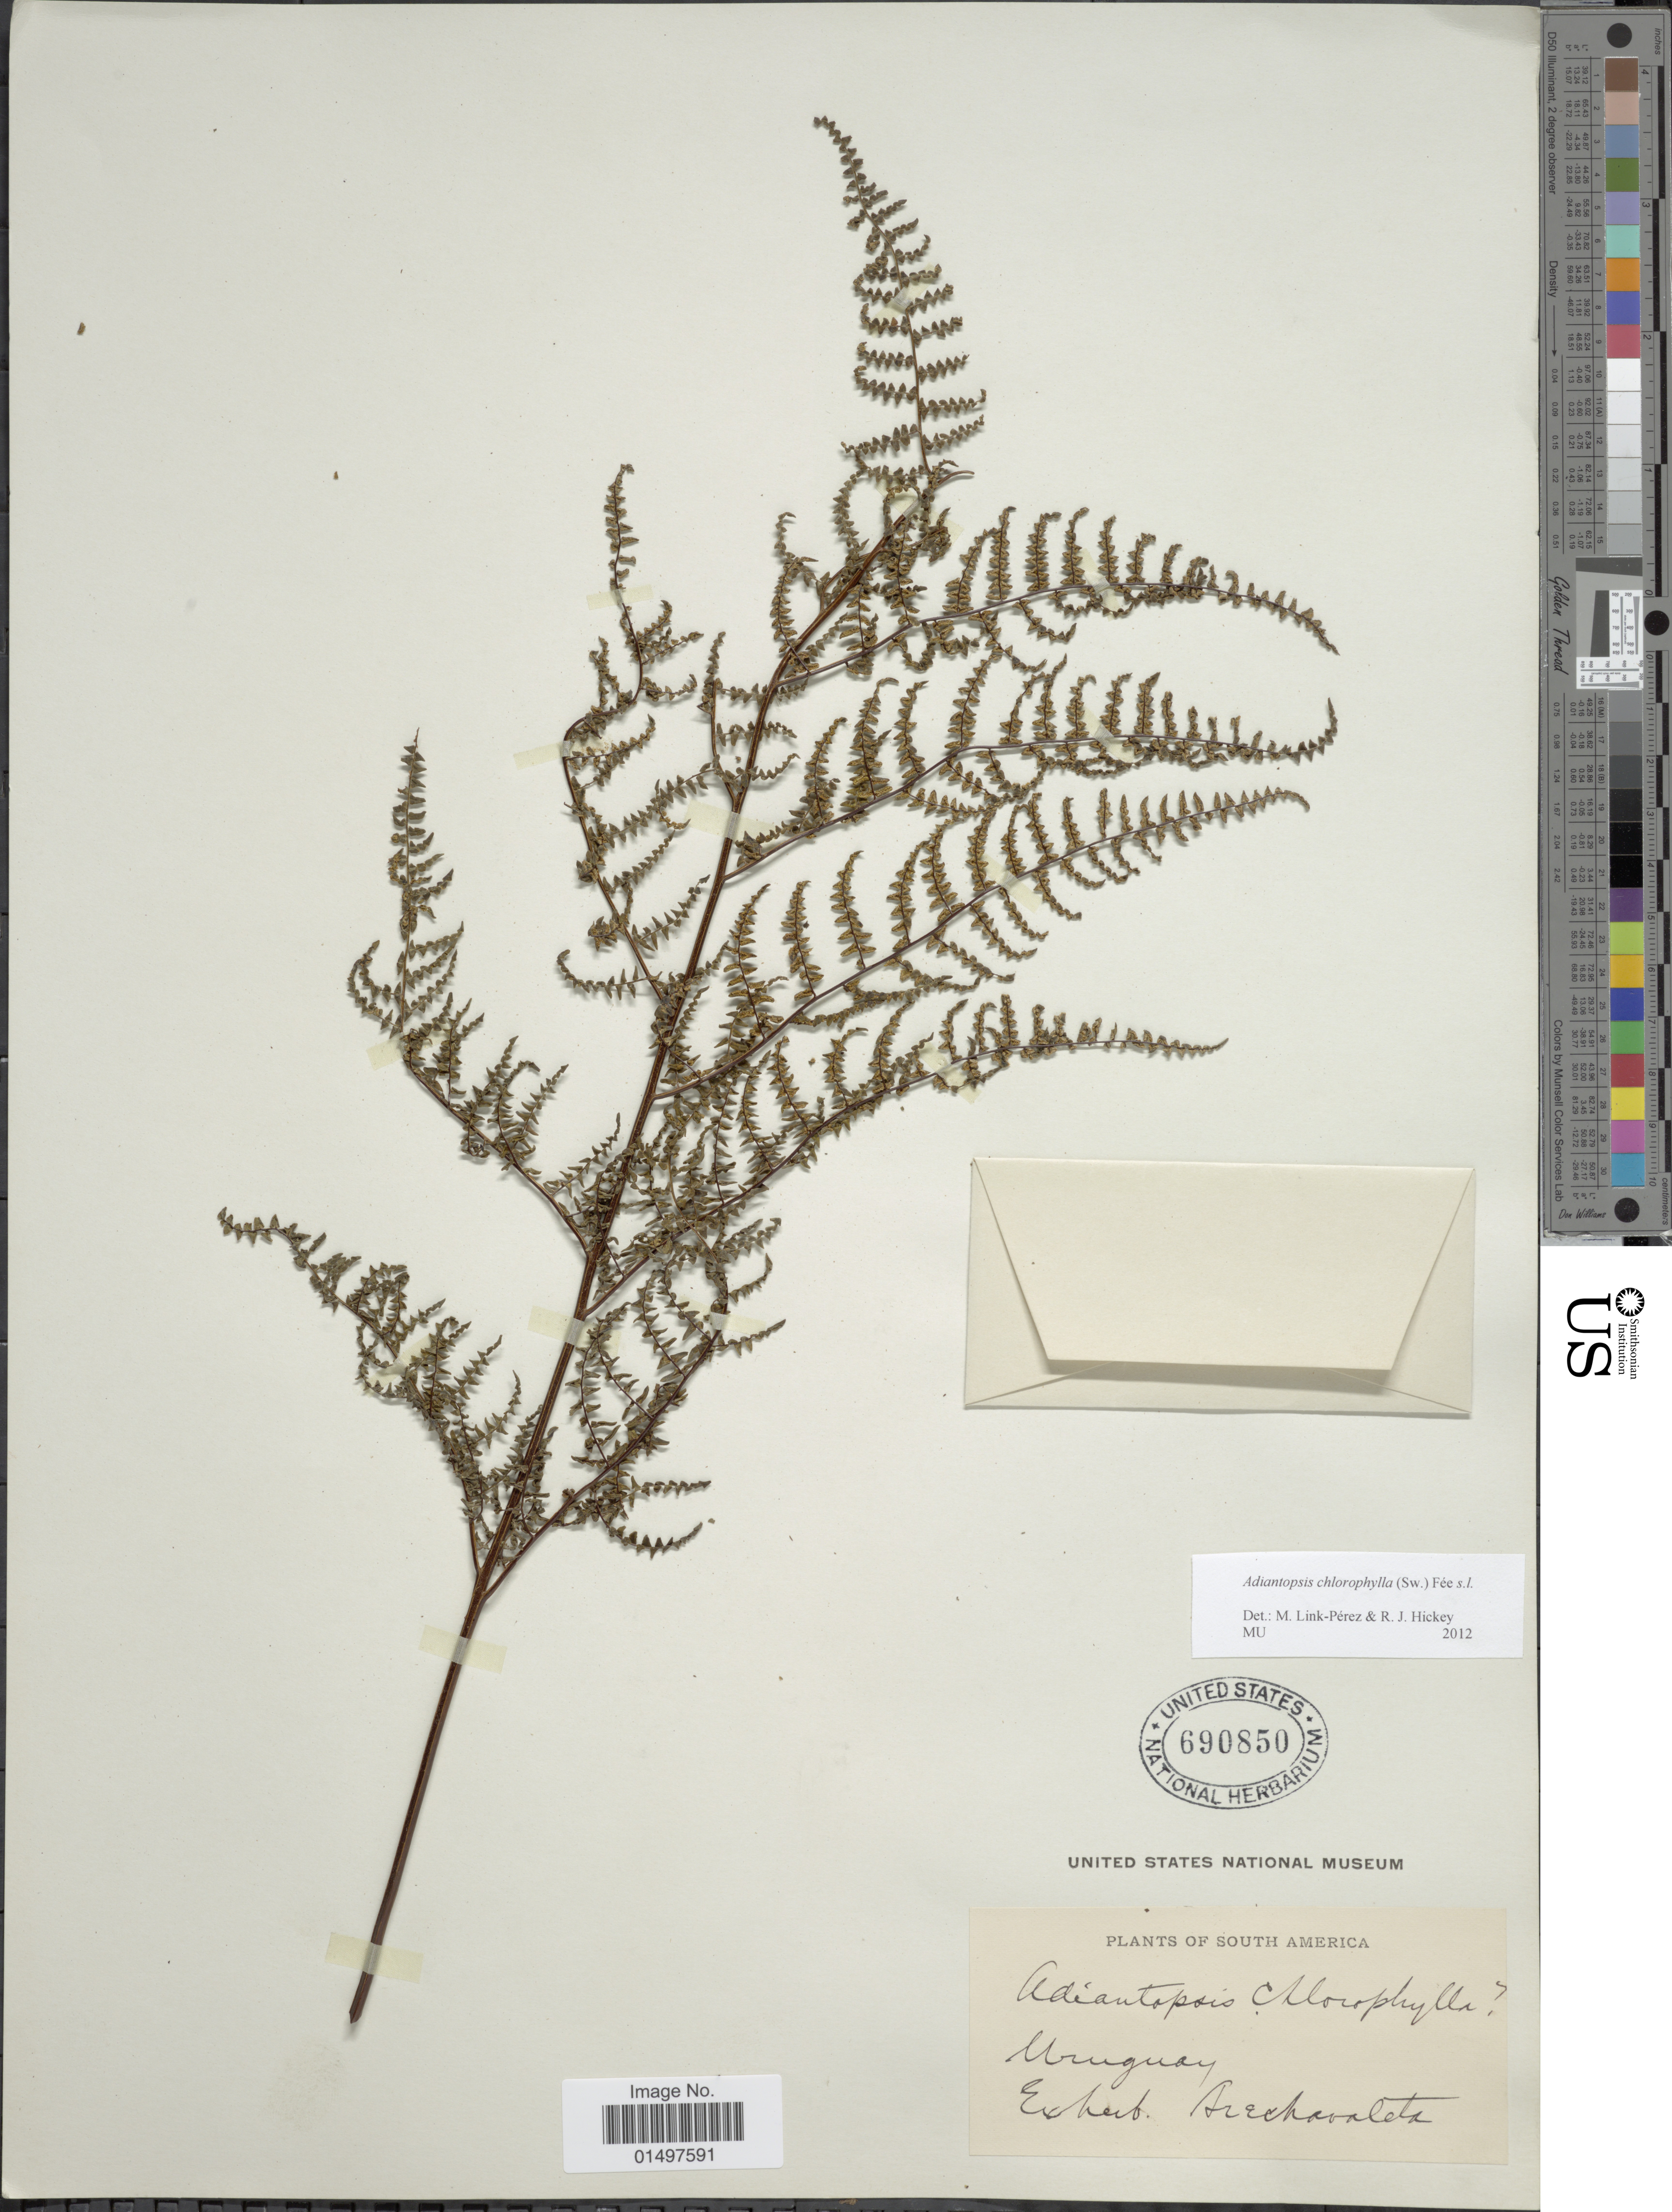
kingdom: Plantae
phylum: Tracheophyta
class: Polypodiopsida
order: Polypodiales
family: Pteridaceae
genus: Adiantopsis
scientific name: Adiantopsis chlorophylla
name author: (Sw.) Fée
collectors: ex herb. Arechavaleta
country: Uruguay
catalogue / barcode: US 690850